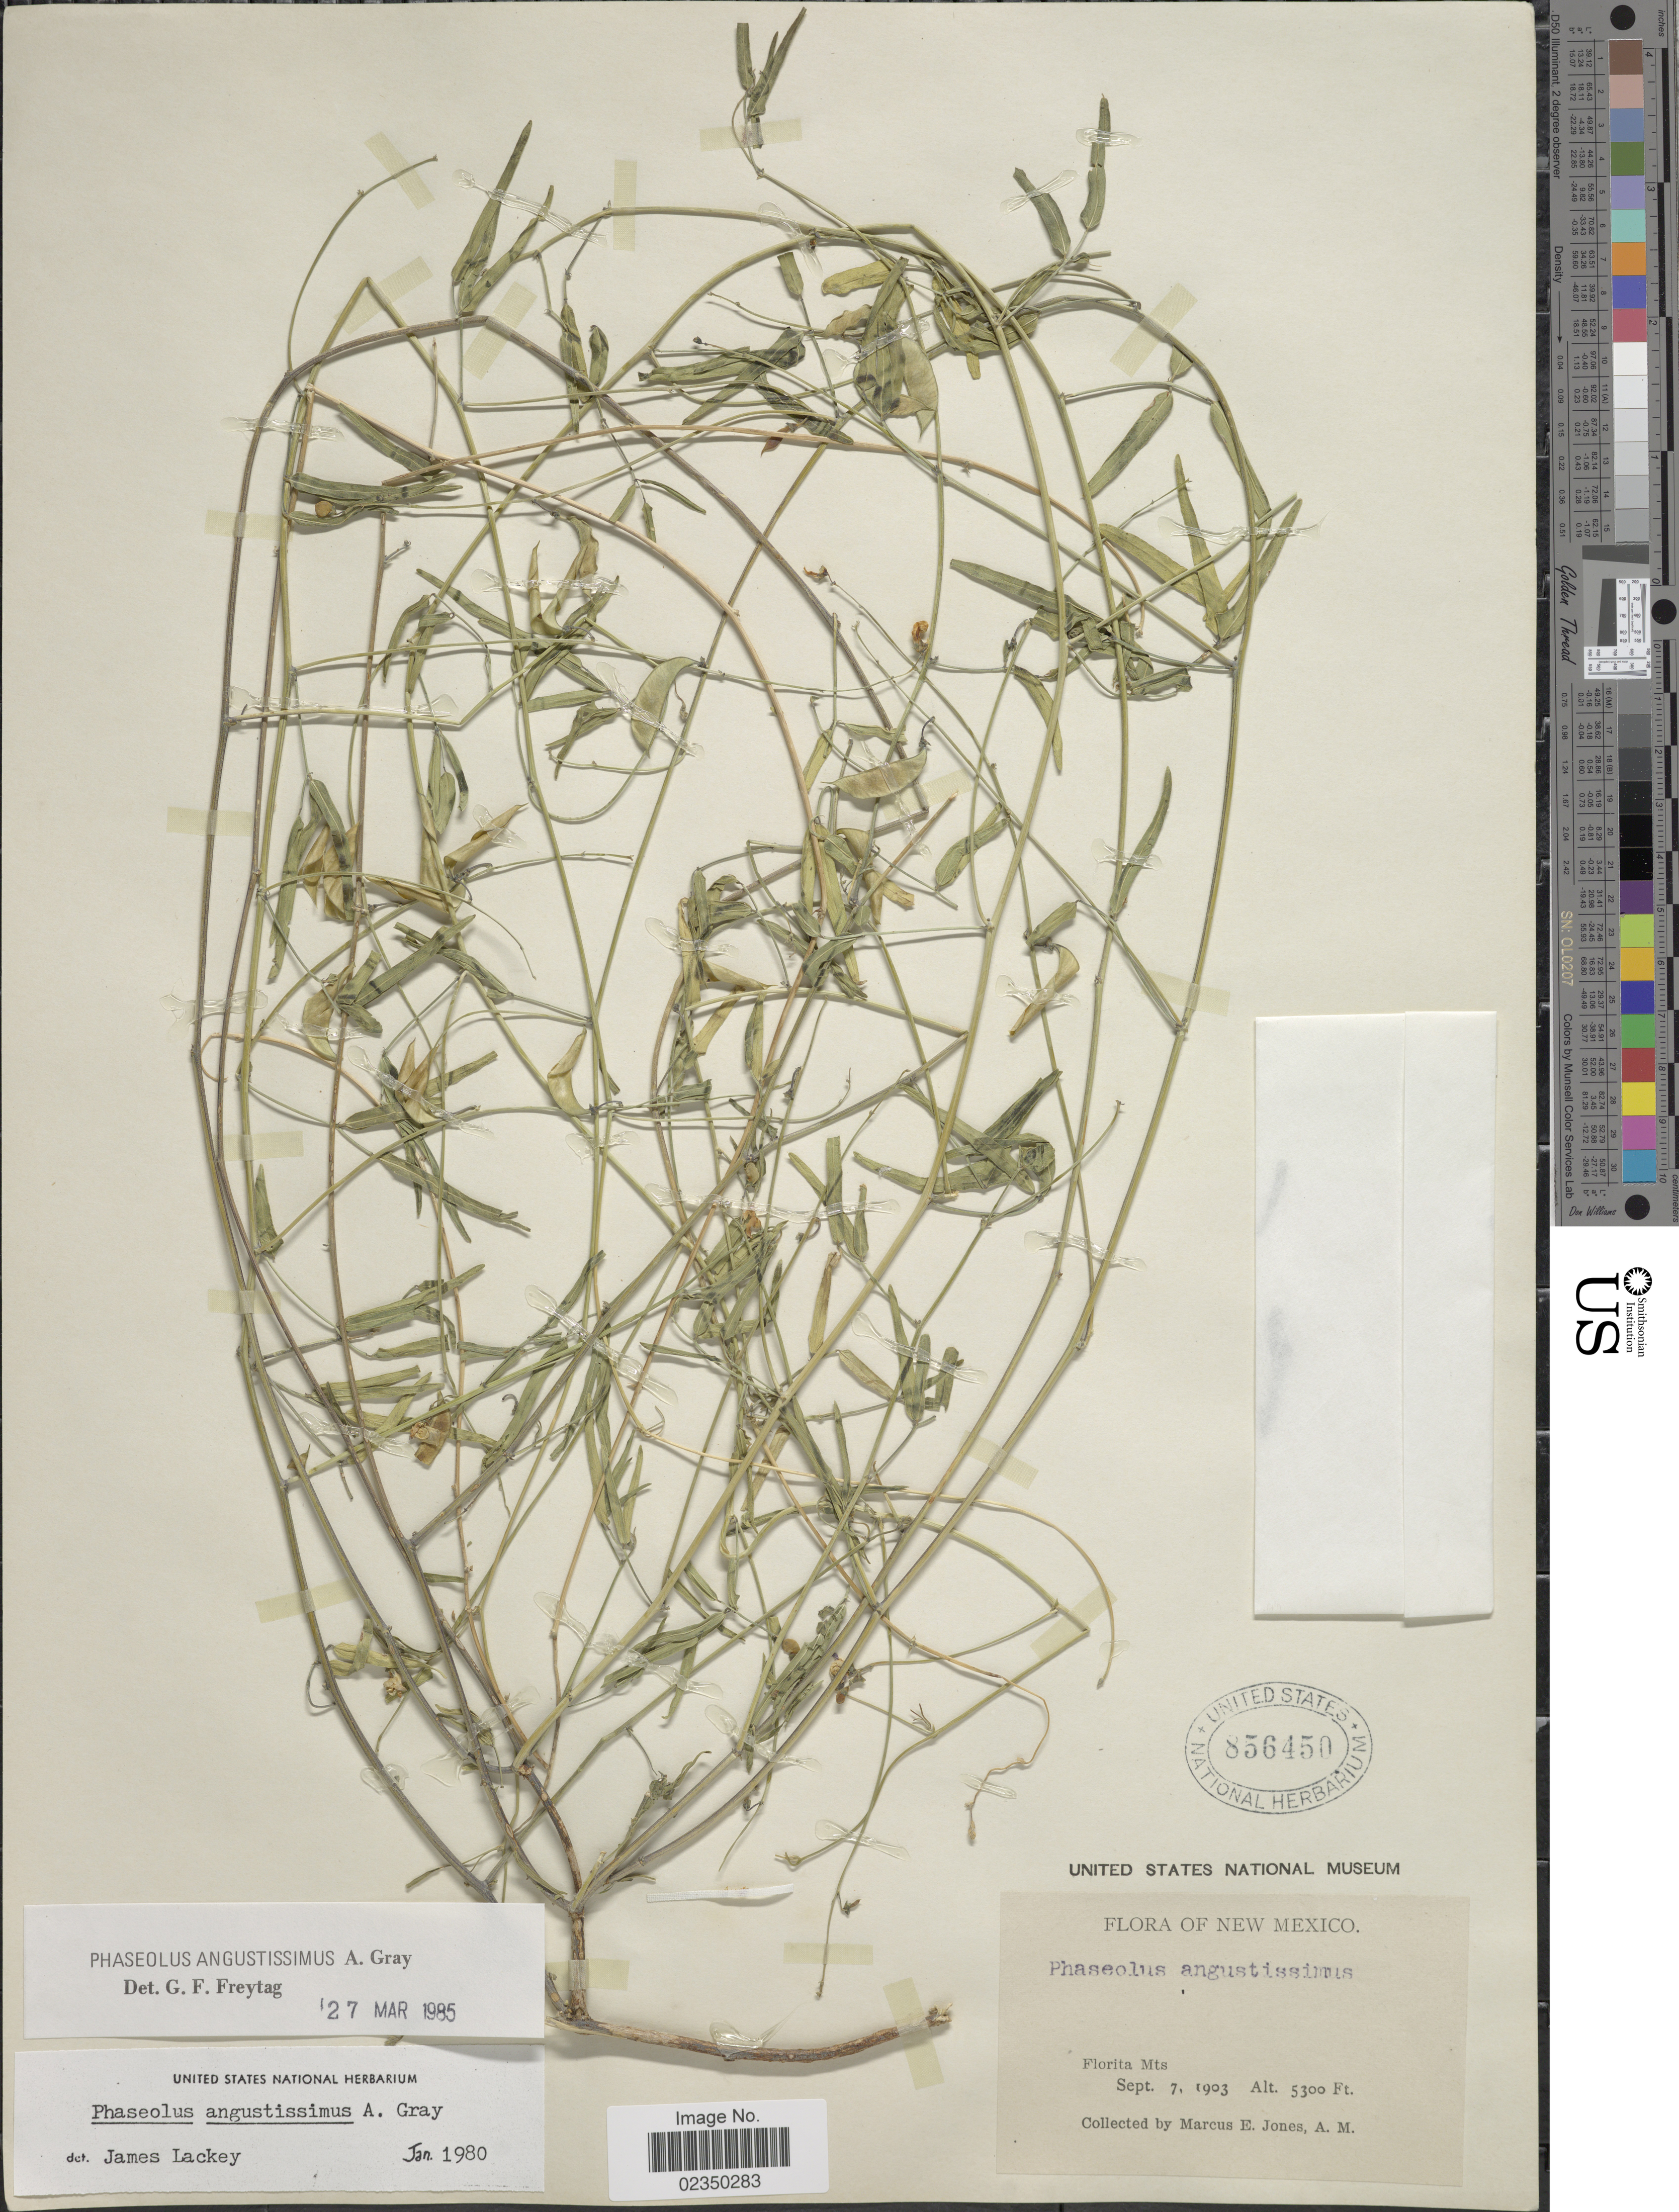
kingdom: Plantae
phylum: Tracheophyta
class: Magnoliopsida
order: Fabales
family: Fabaceae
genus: Phaseolus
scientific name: Phaseolus angustissimus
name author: A. Gray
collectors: M. E. Jones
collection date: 1903-09-07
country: United States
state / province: New Mexico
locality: Florita Mts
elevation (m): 1615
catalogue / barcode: US 856450